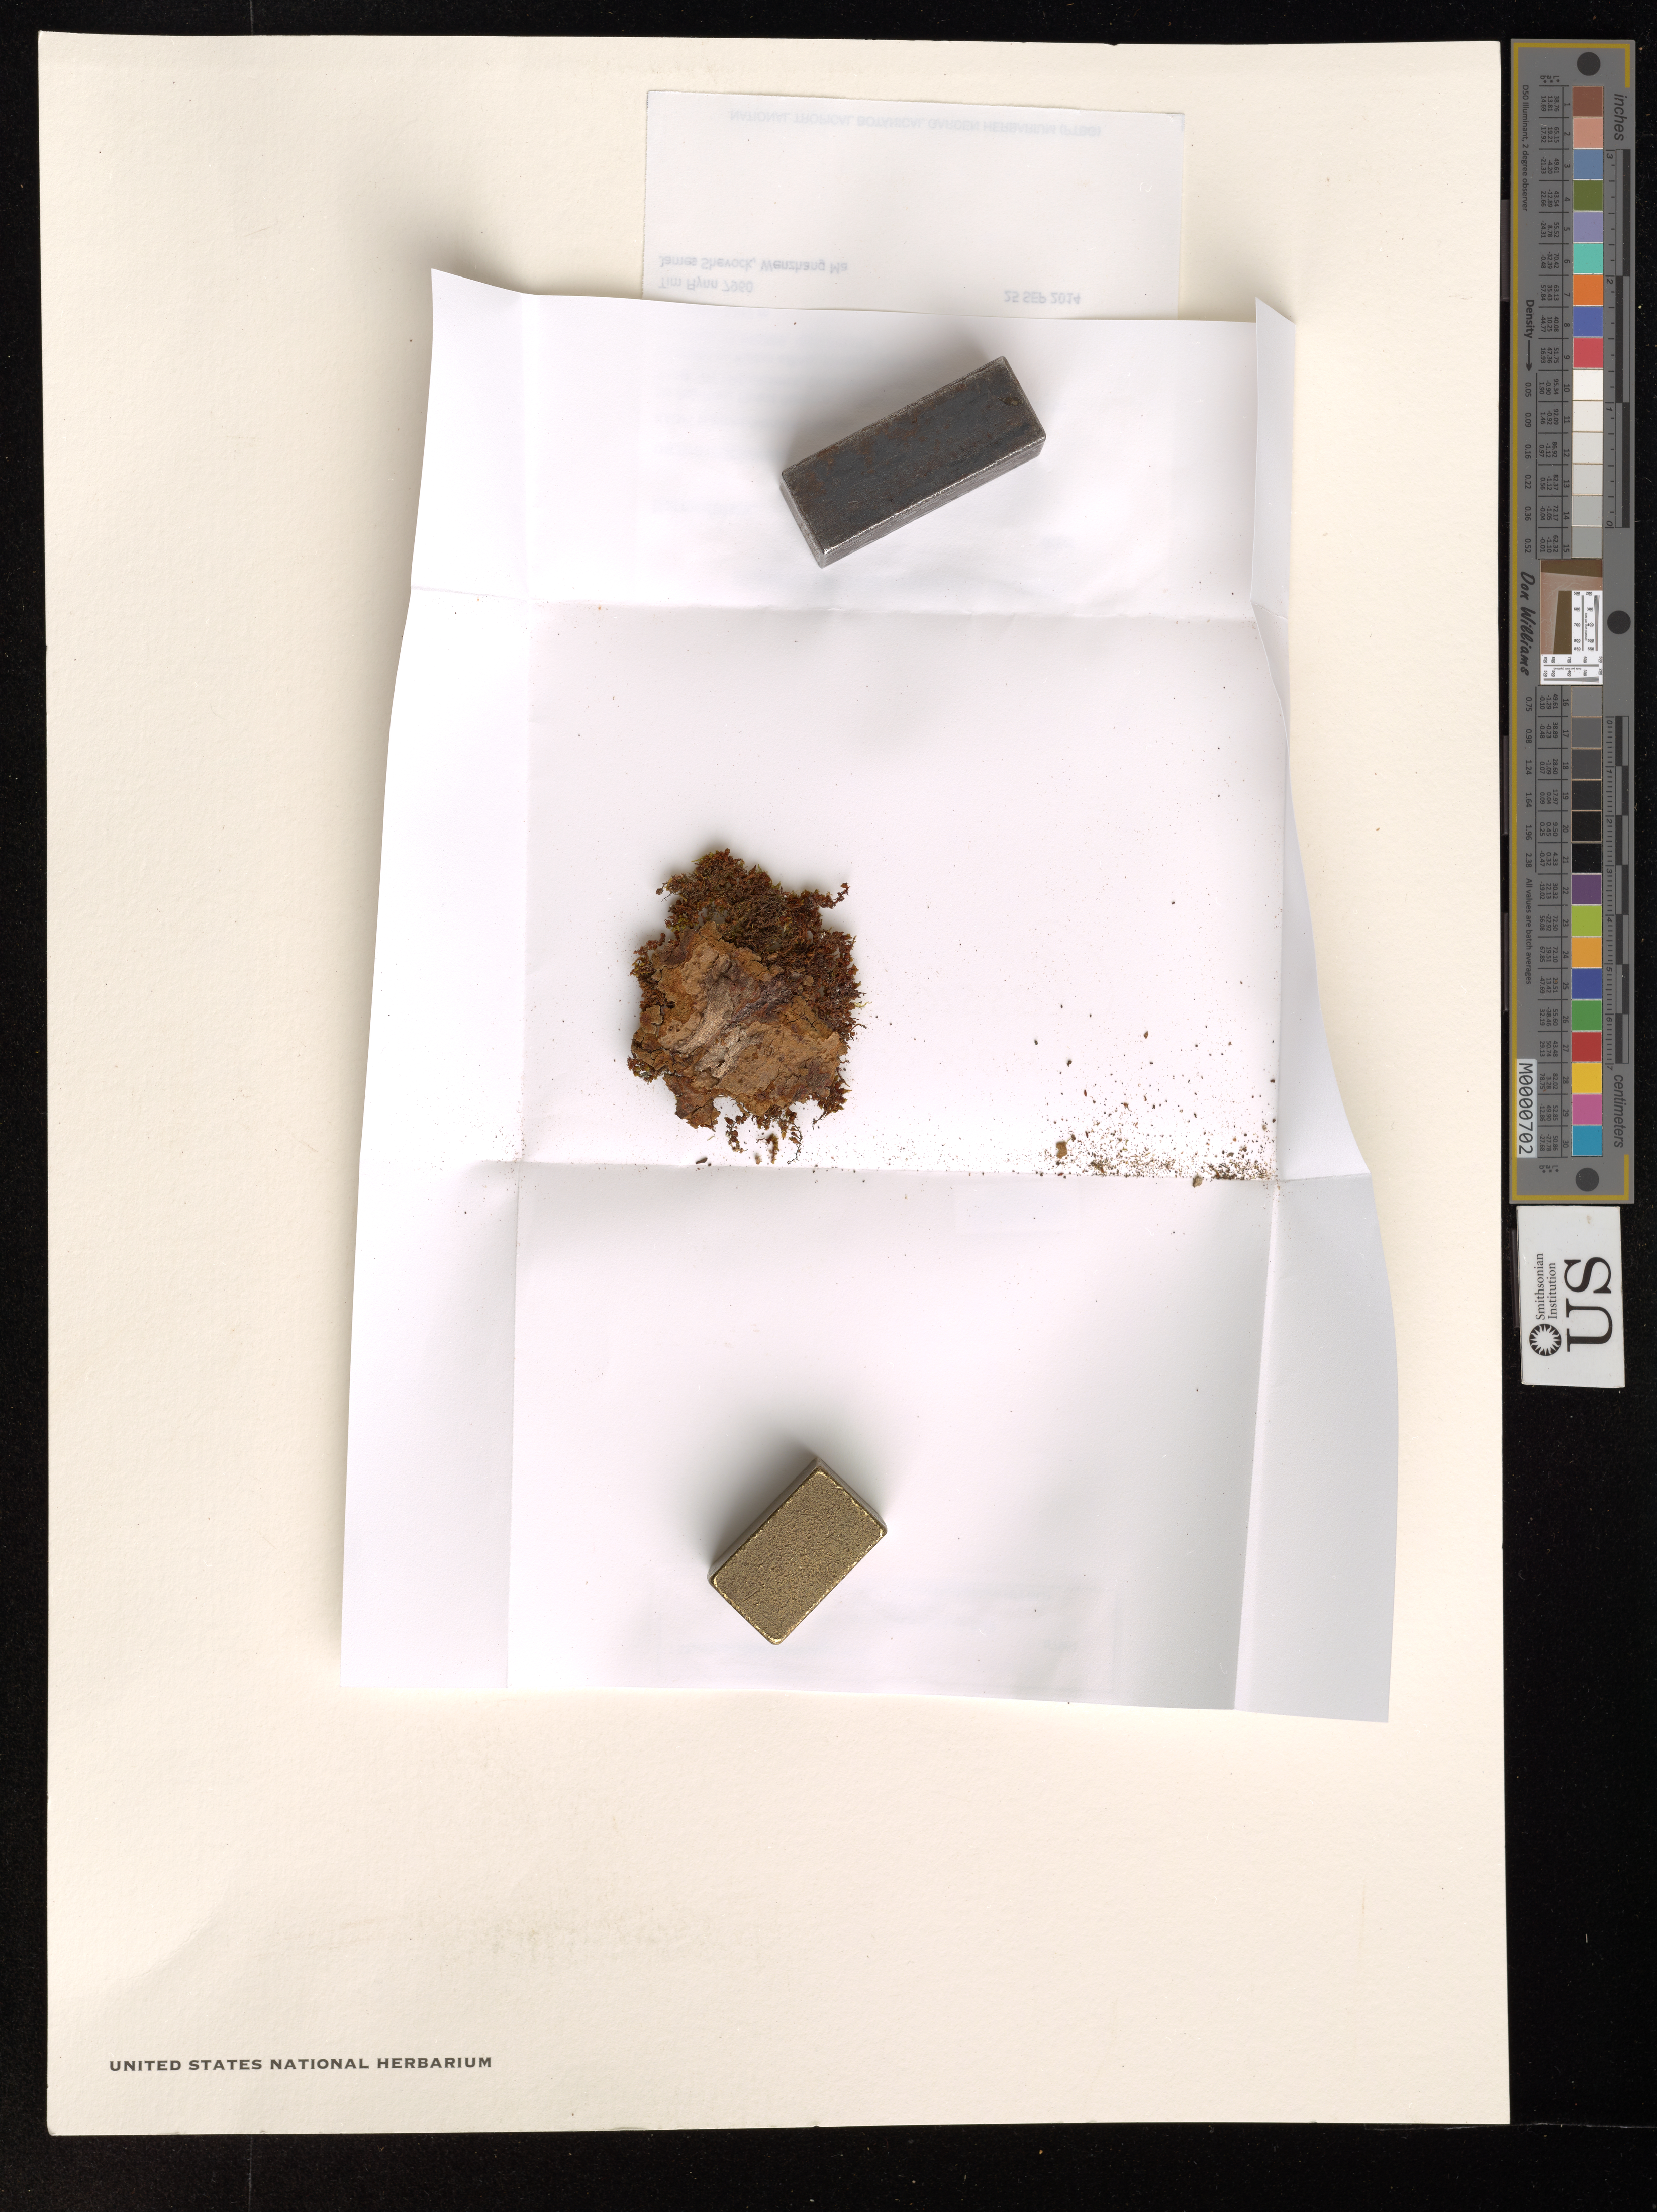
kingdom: Plantae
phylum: Bryophyta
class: Bryopsida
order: Orthotrichales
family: Orthotrichaceae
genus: Macromitrium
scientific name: Macromitrium brevisetum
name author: Mitt.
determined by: Toren, David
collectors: T. Flynn, J. R. Shevock & M. Wenzhang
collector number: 7960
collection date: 2014-09-25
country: United States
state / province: Hawaii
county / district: Kauai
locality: The Hawaiian Islands. Kauai Waimea/ Hanalei District boundary. Na Pali-Kona Forest Reserve, Awaawapuhi Trail.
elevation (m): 1247